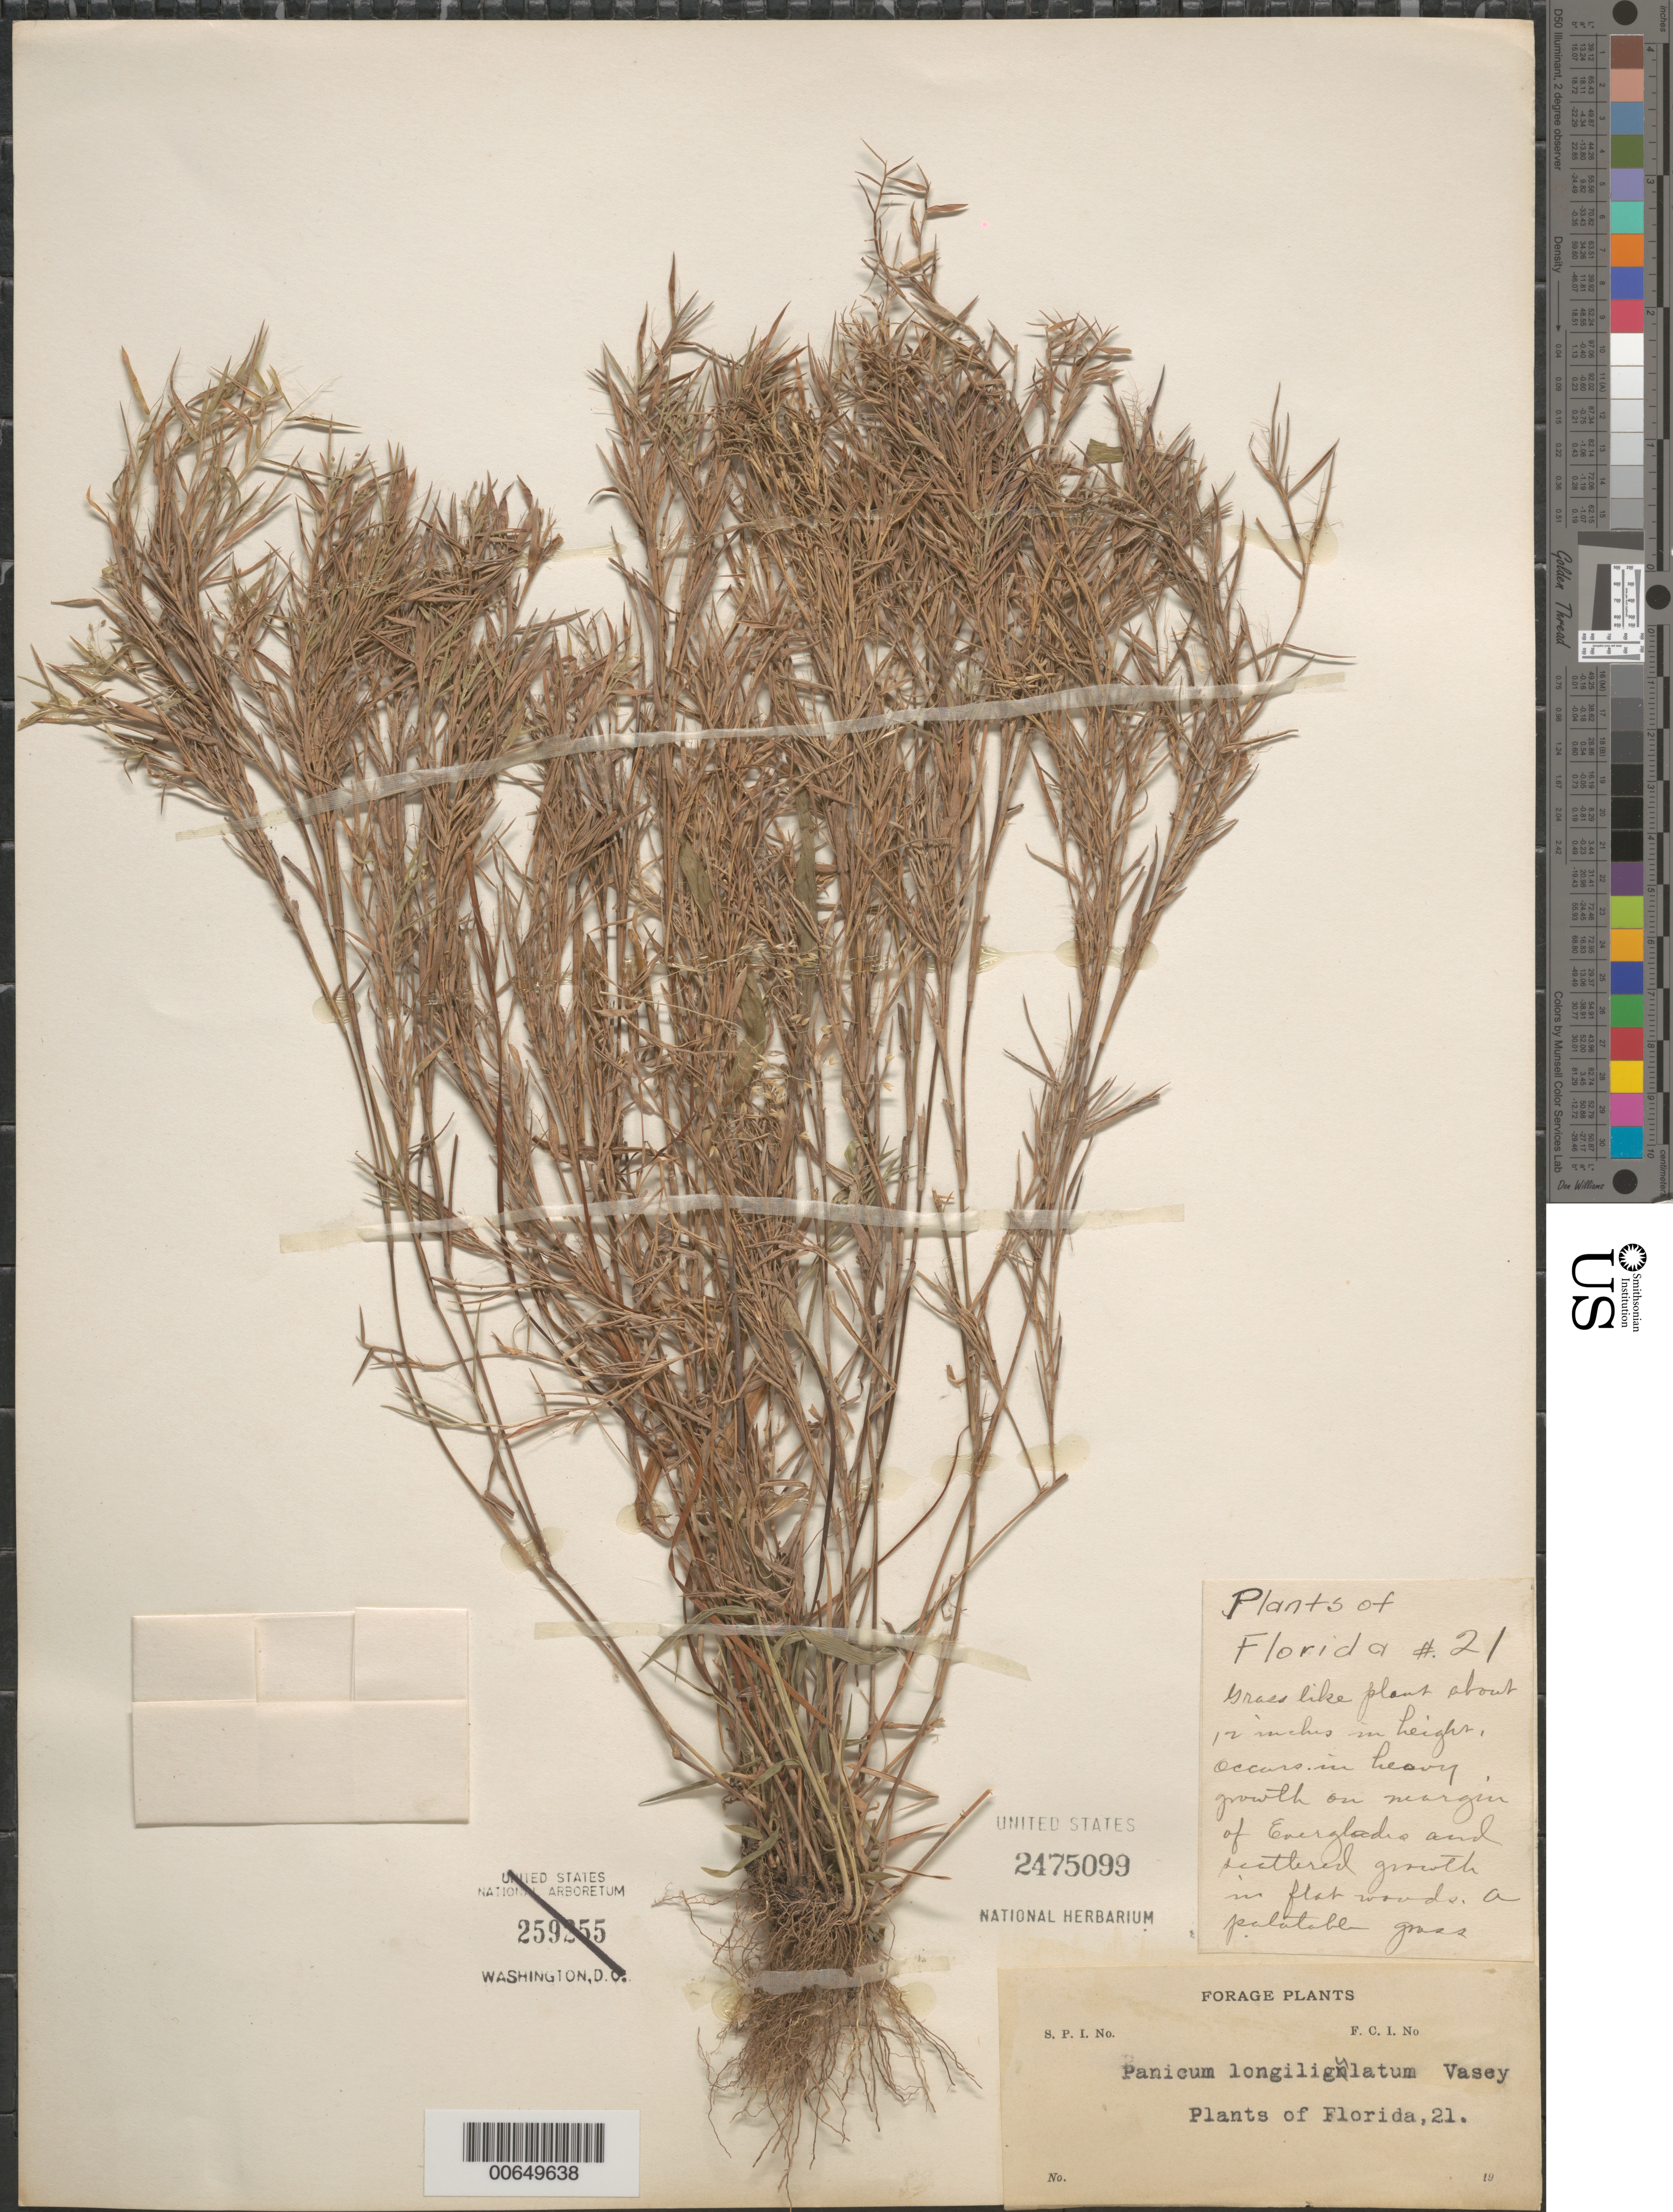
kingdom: Plantae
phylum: Tracheophyta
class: Liliopsida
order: Poales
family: Poaceae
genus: Dichanthelium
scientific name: Dichanthelium leucothrix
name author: (Nash) Freckmann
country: United States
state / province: Florida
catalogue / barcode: US 2475099